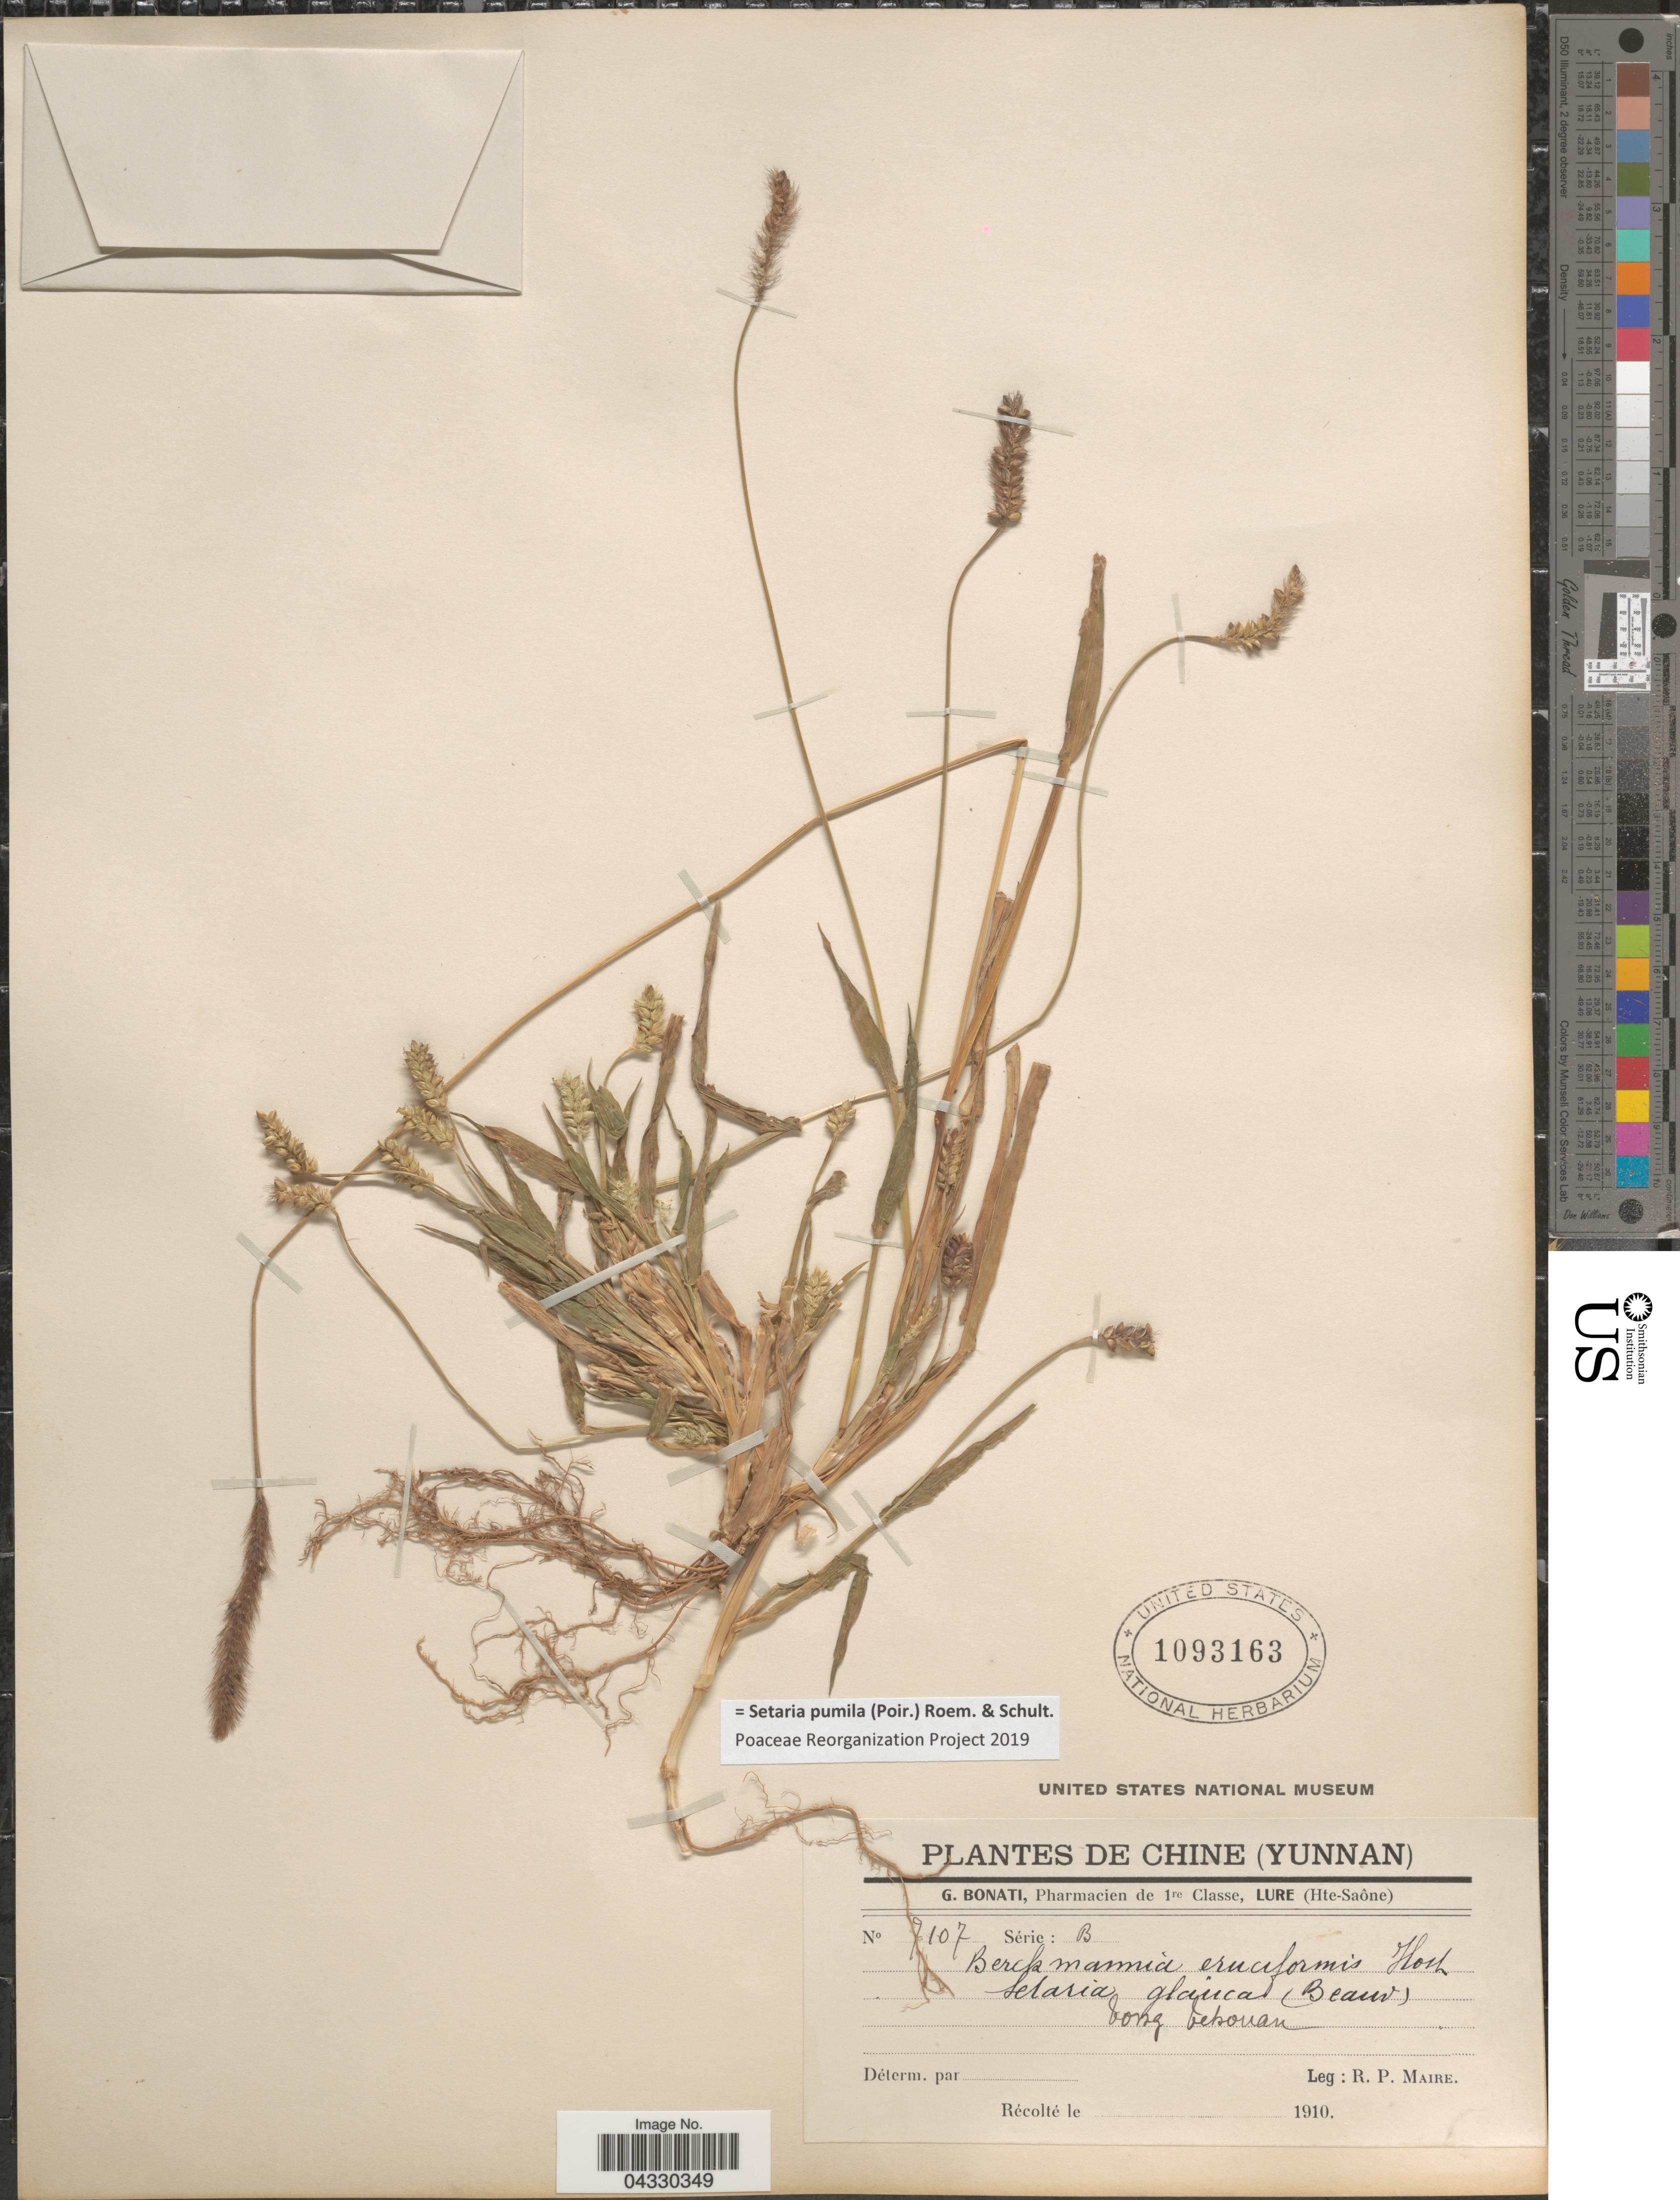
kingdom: Plantae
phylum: Tracheophyta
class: Liliopsida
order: Poales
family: Poaceae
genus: Setaria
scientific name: Setaria pumila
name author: (Poir.) Roem. & Schult.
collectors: R.-P. Maire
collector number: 7107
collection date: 1910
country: China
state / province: Yunnan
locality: [illegible text] behouan.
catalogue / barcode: US 1093163